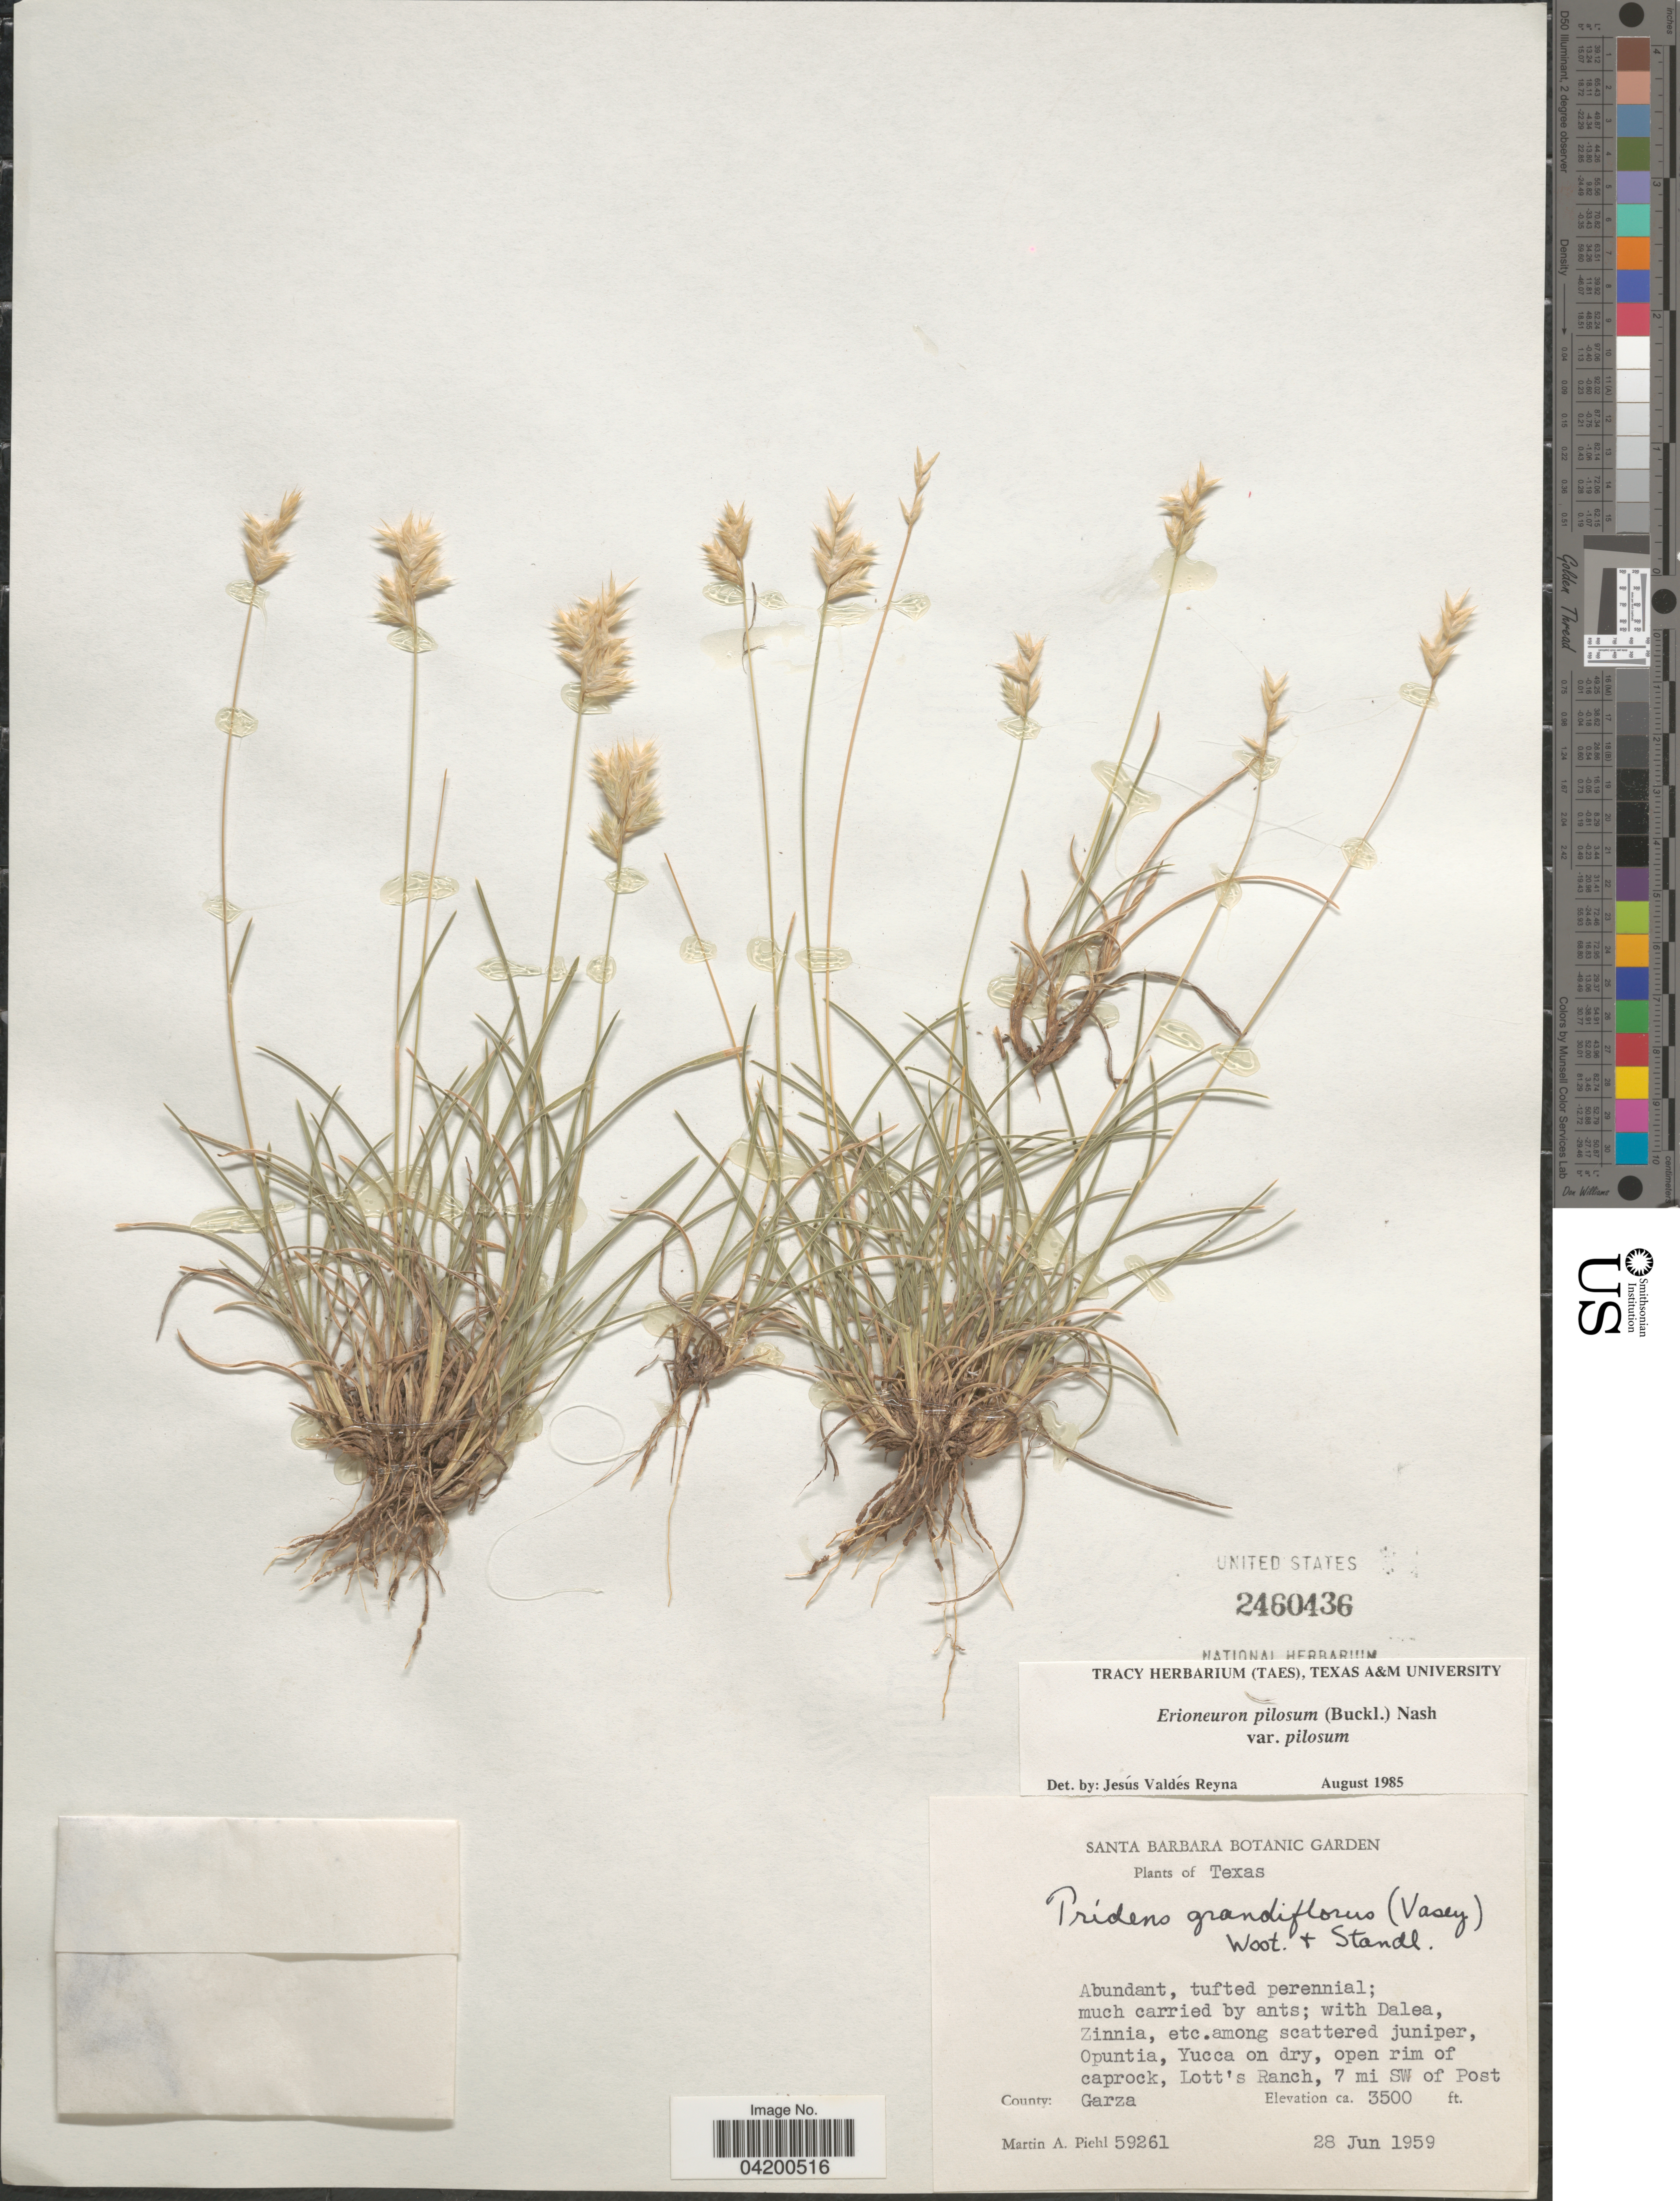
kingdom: Plantae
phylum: Tracheophyta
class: Liliopsida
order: Poales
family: Poaceae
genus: Erioneuron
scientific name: Erioneuron pilosum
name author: (Buckley) Nash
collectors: M. Piehl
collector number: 59261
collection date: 1959-06-28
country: United States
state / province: Texas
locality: Lott's Ranch, 7 mi SW of Post. County: Garza.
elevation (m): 1067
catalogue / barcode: US 2460436